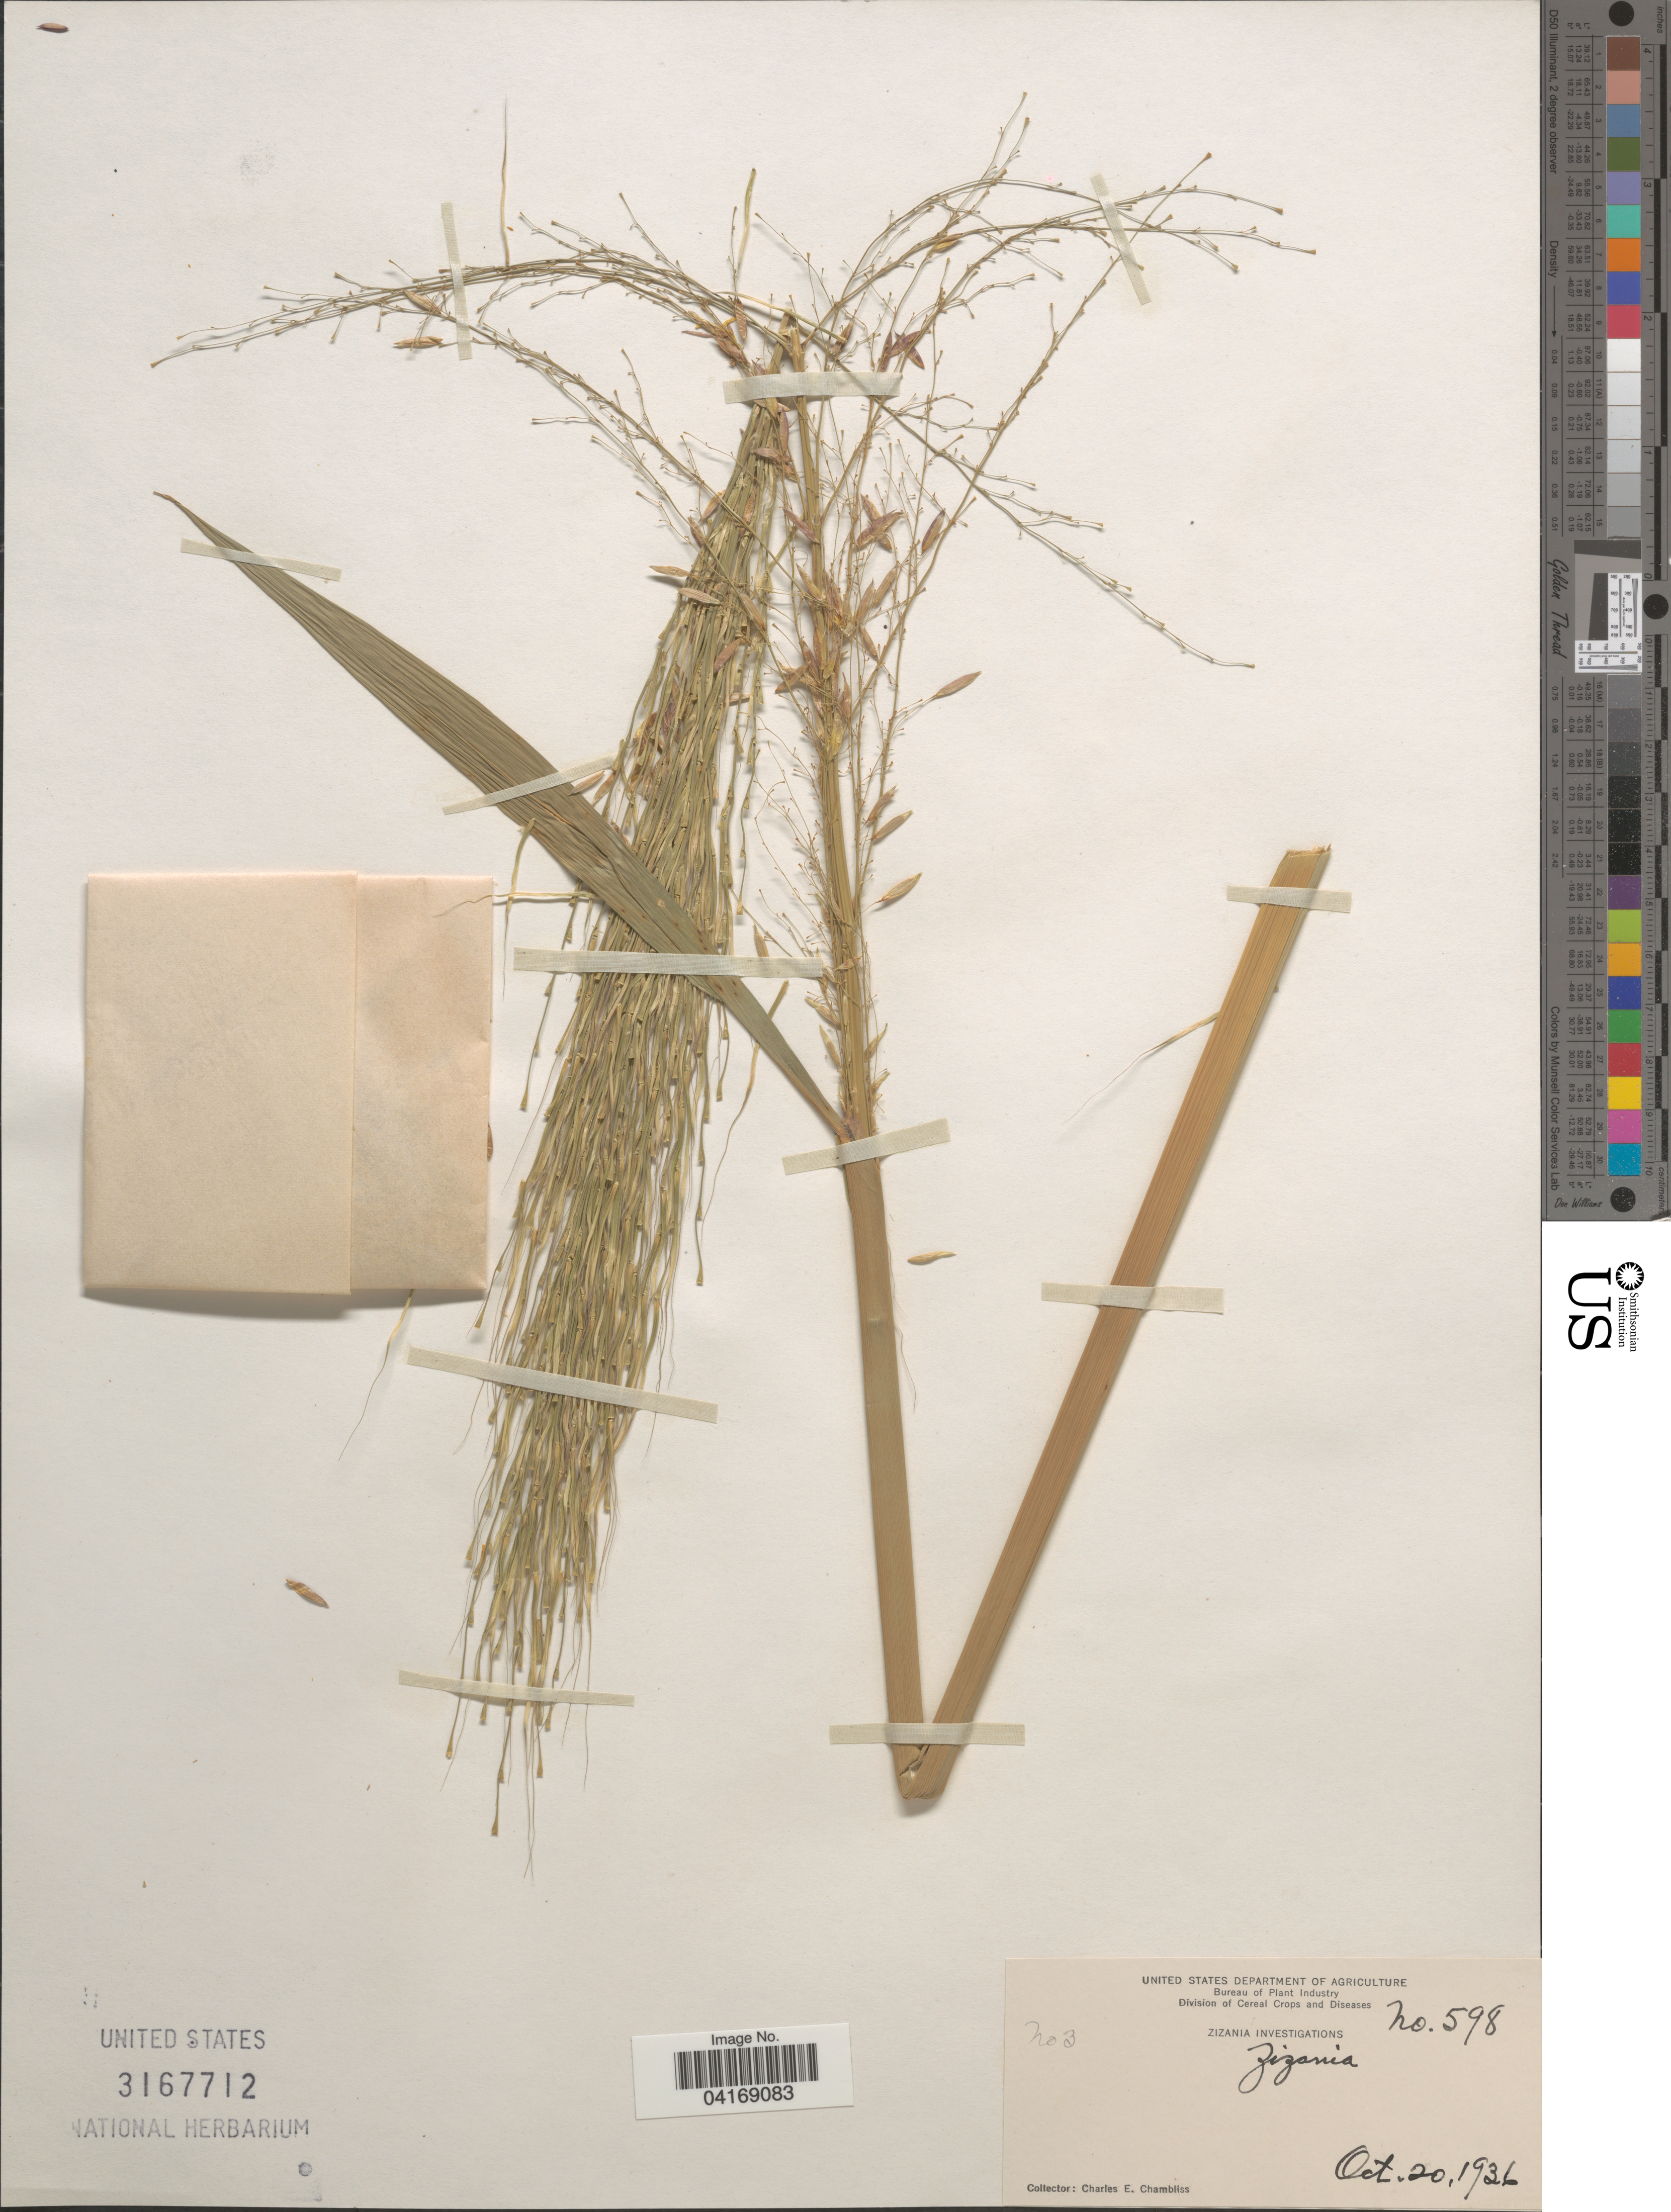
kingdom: Plantae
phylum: Tracheophyta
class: Liliopsida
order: Poales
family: Poaceae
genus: Zizania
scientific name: Zizania sp.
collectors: C. Chambliss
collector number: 598/3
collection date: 1936-10-20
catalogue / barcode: US 3167712